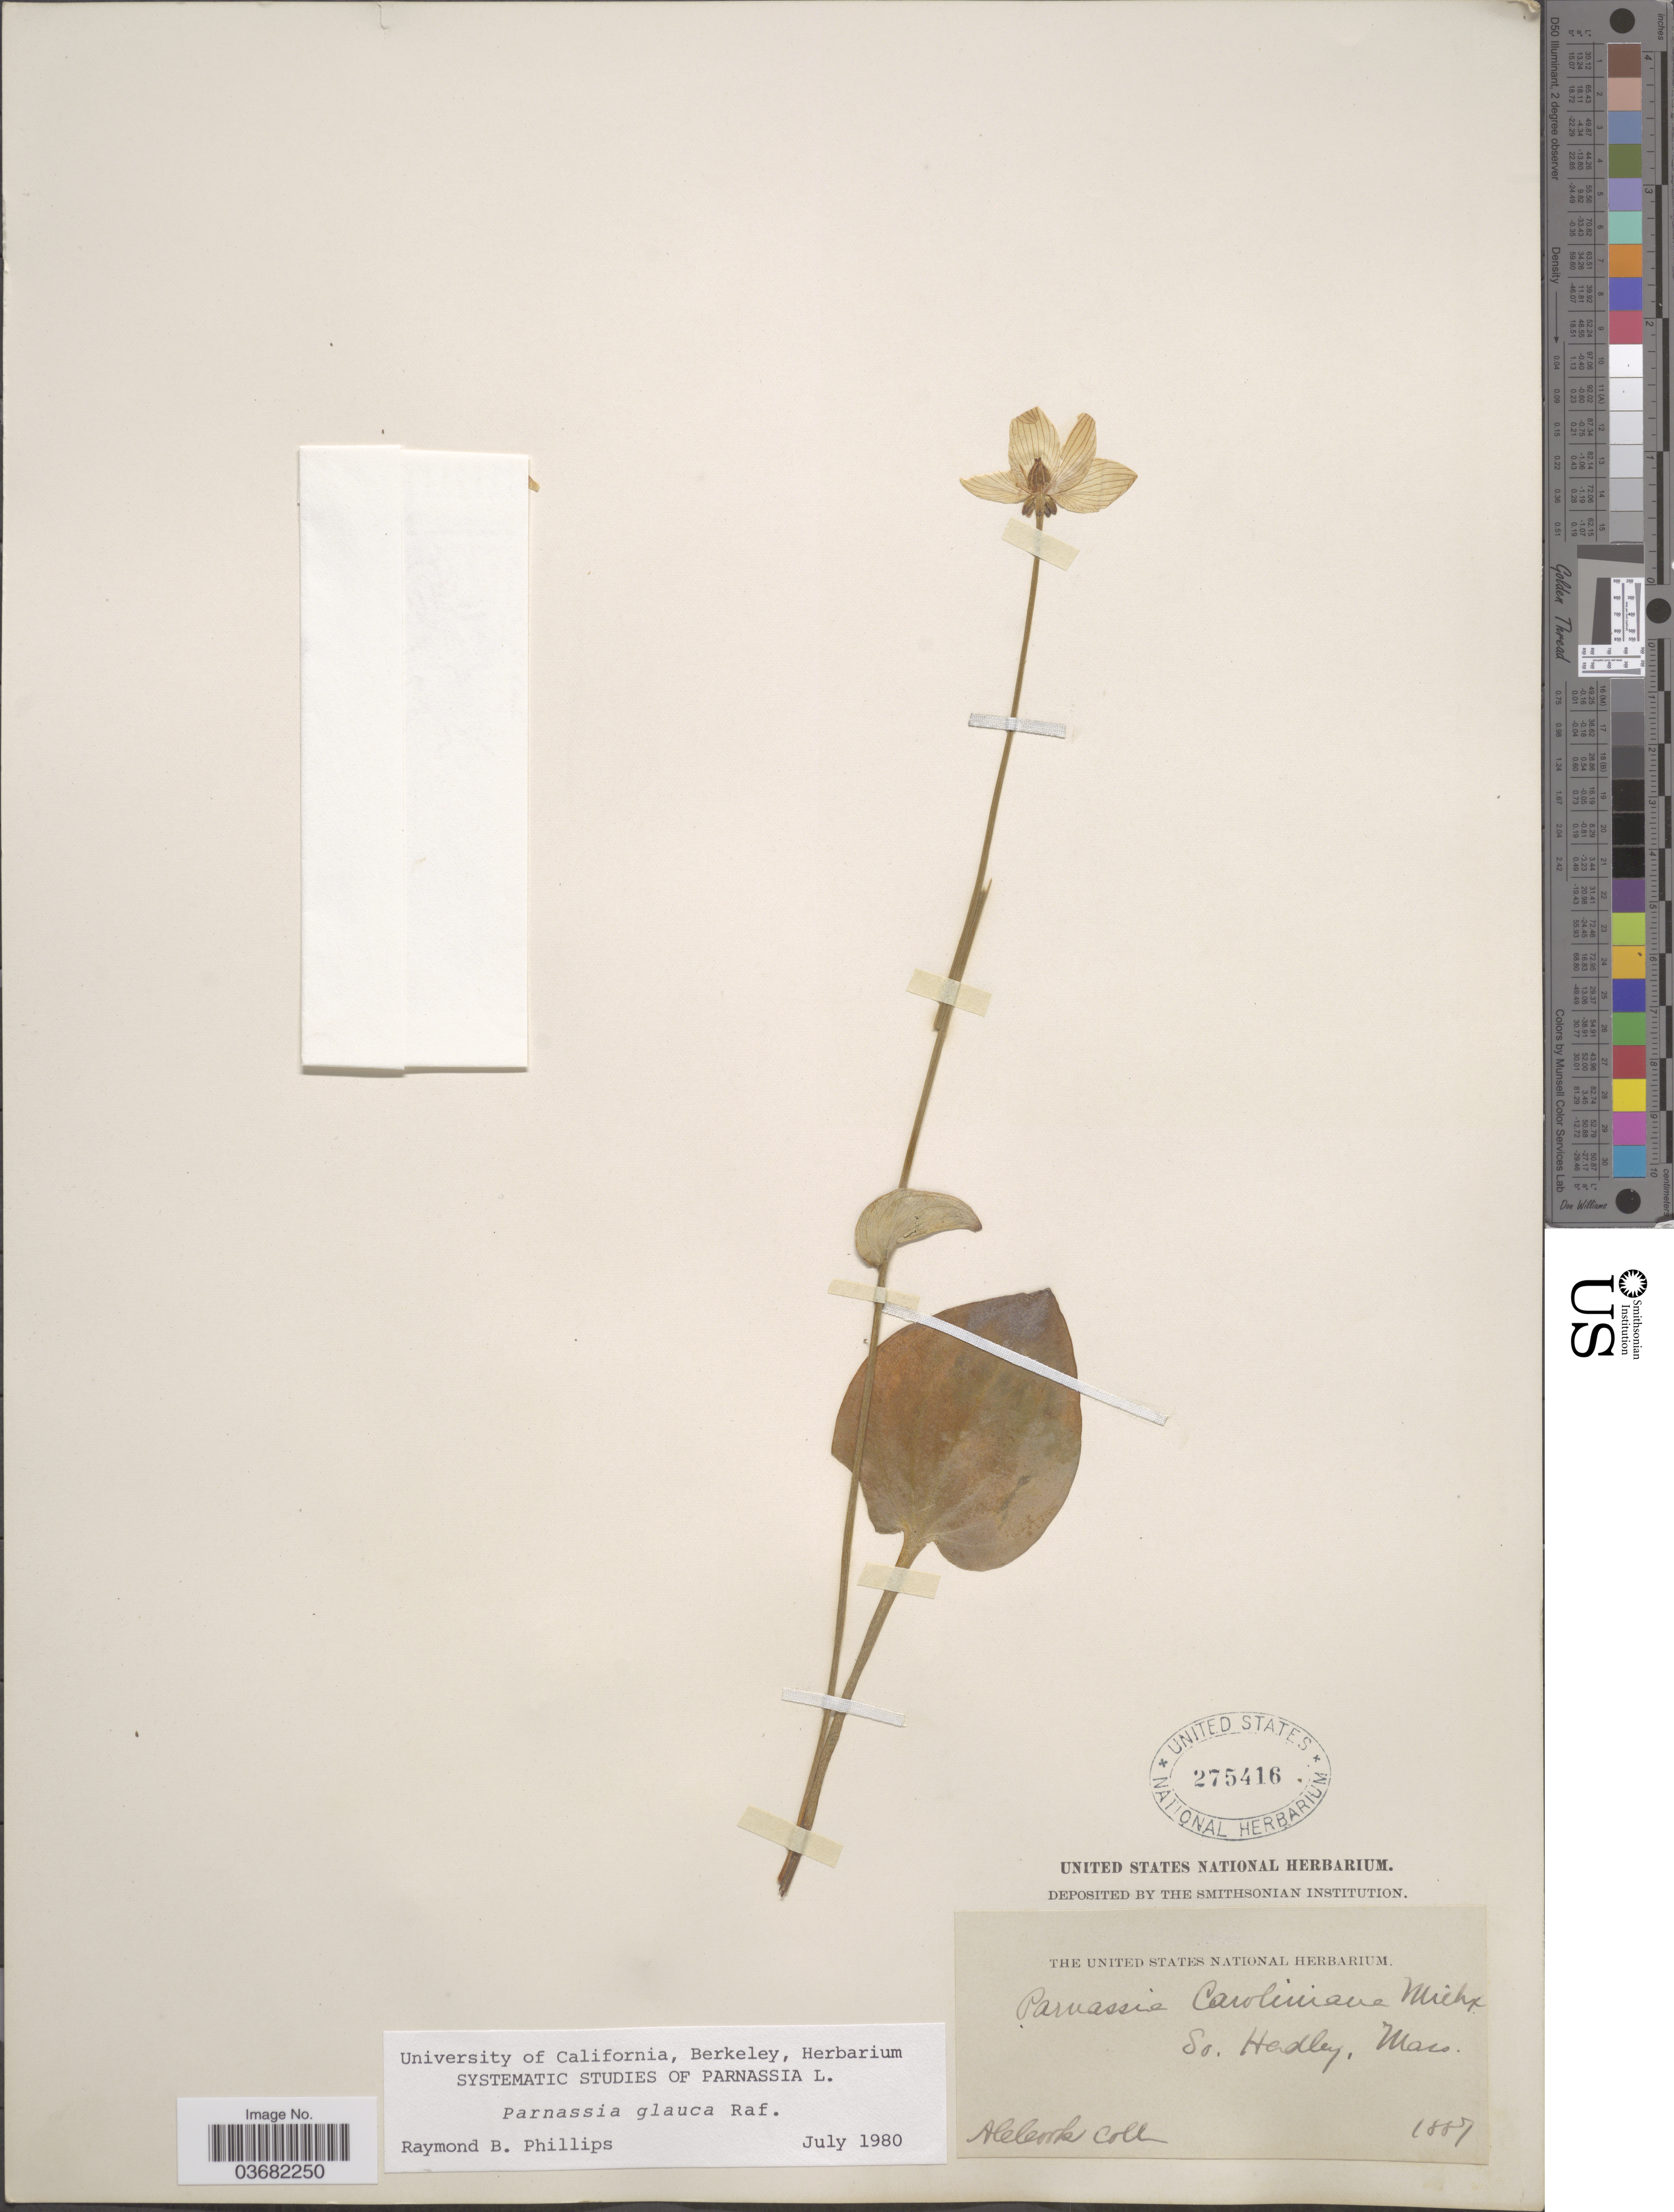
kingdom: Plantae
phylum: Tracheophyta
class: Magnoliopsida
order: Celastrales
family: Parnassiaceae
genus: Parnassia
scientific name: Parnassia glauca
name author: Raf.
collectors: A. Cook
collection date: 1887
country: United States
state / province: Massachusetts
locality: So. Hadley.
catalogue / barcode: US 275416